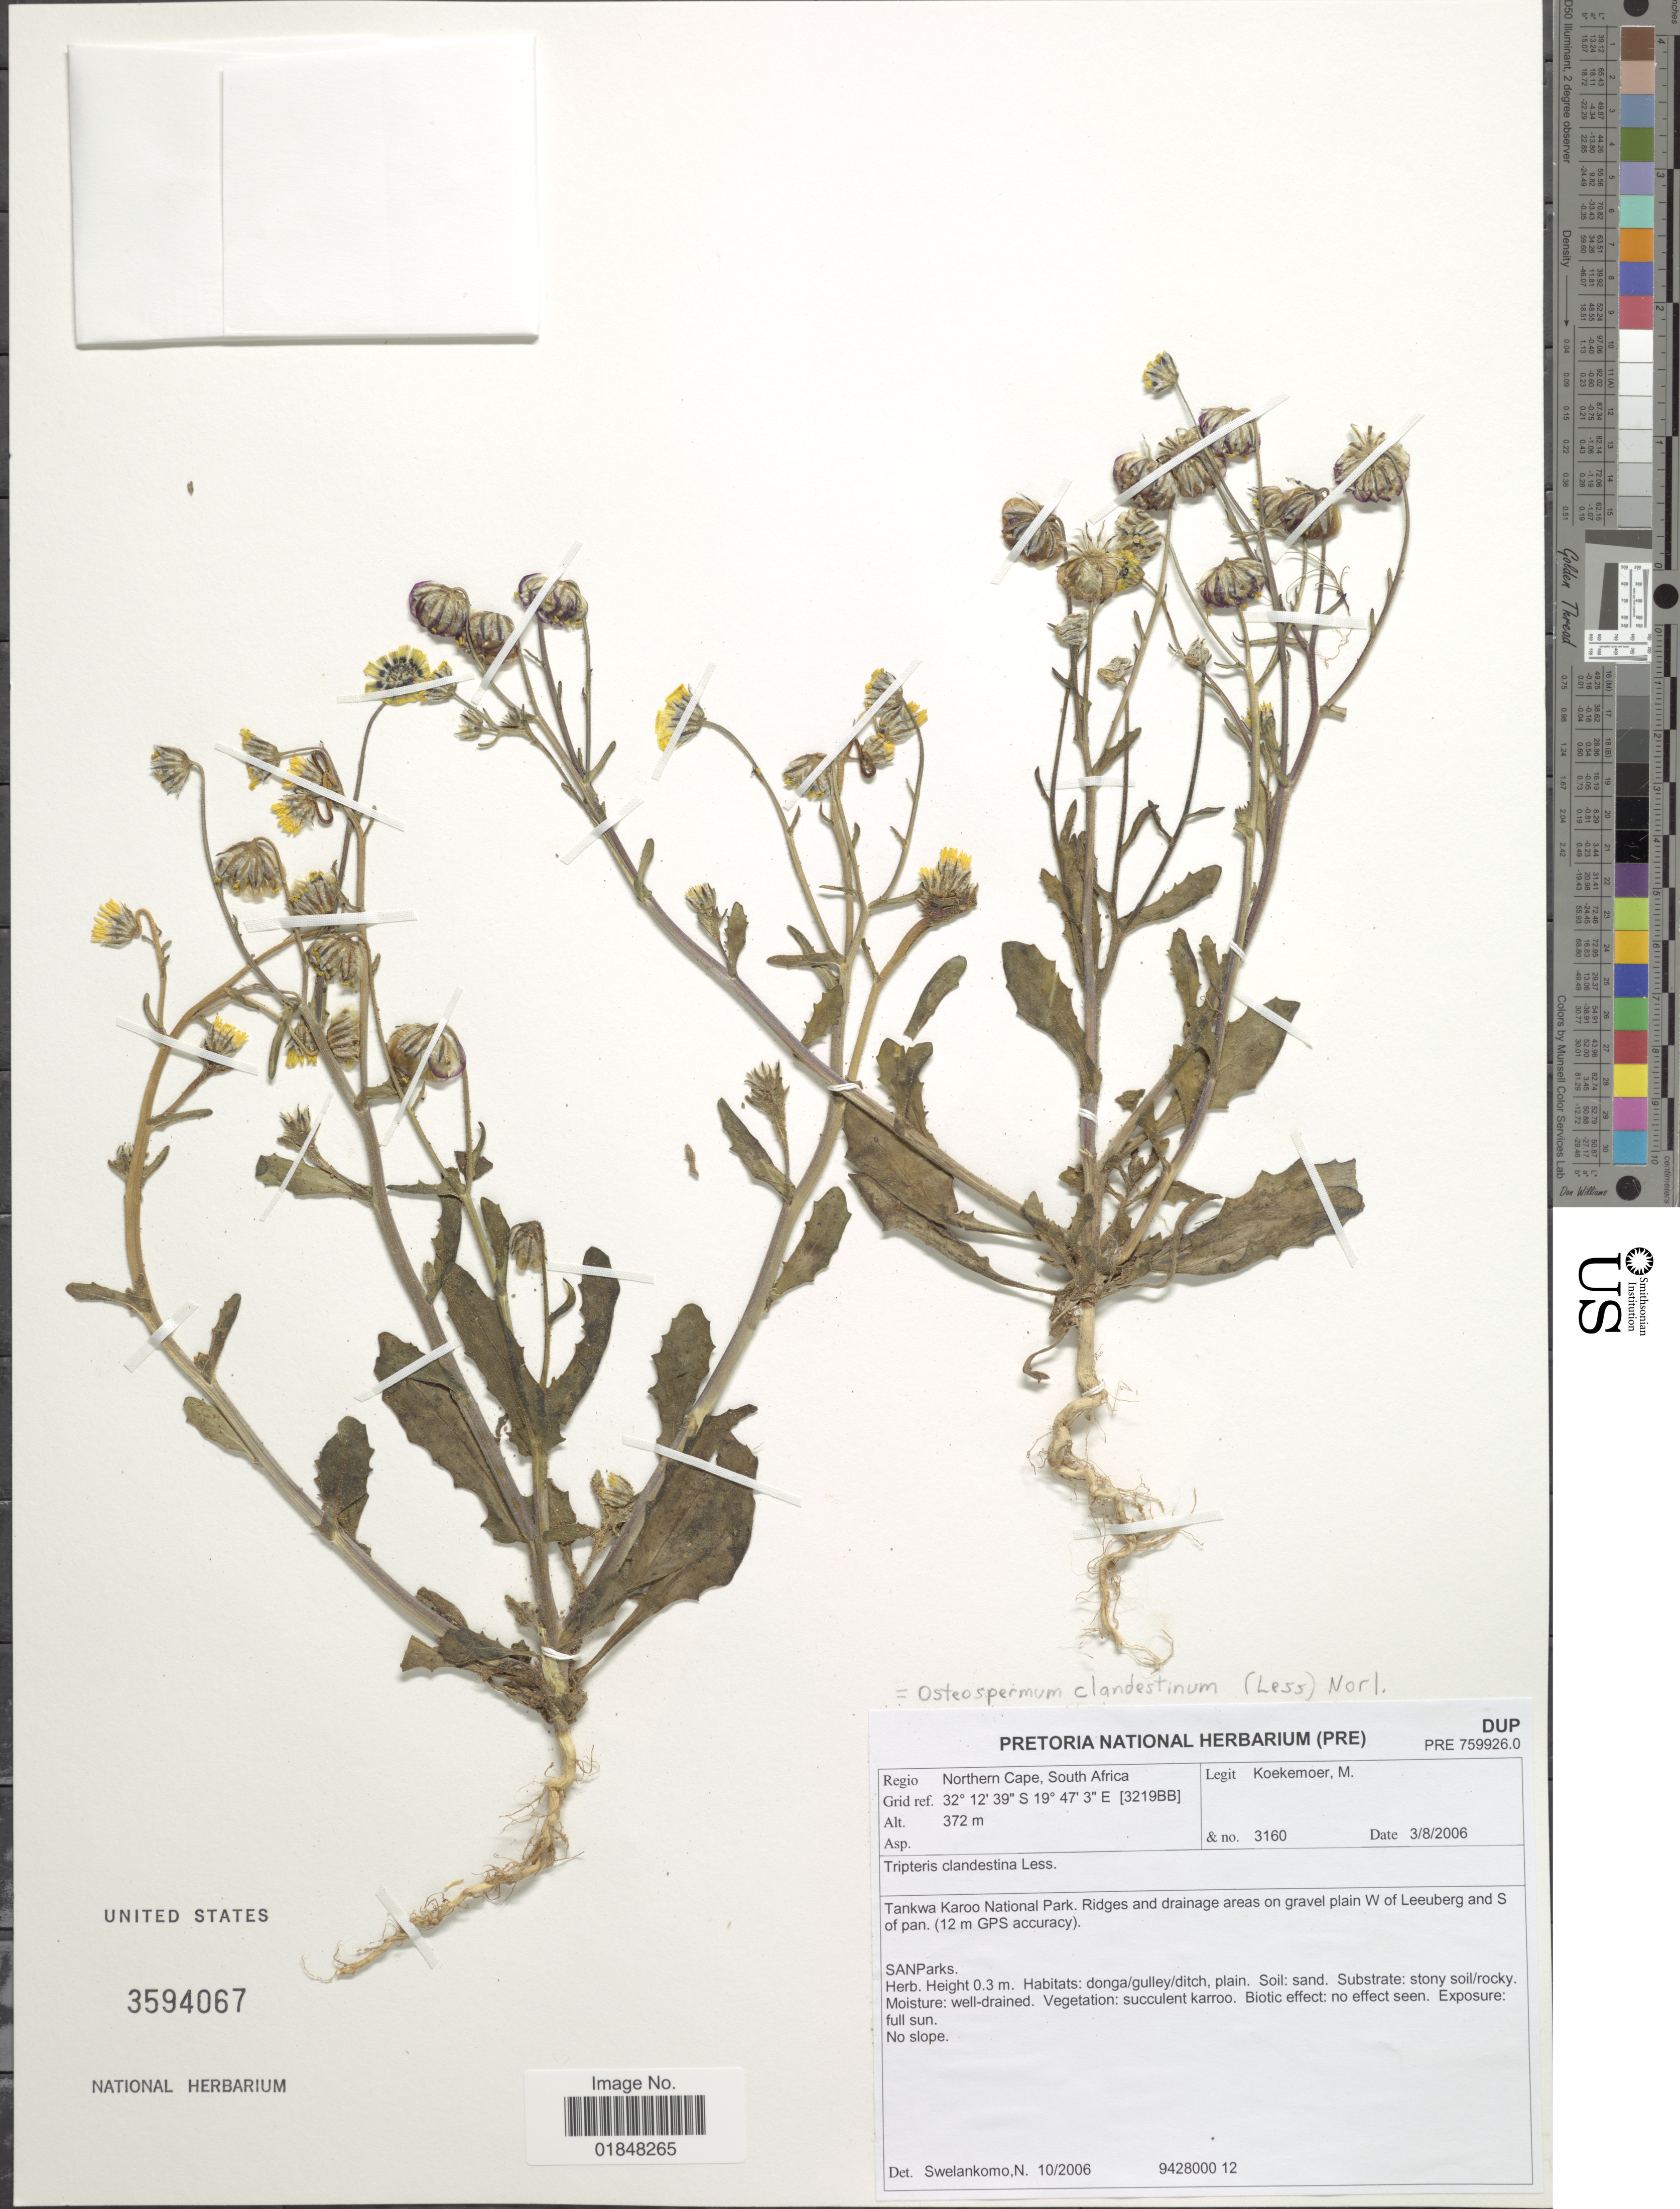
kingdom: Plantae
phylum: Tracheophyta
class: Magnoliopsida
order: Asterales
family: Asteraceae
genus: Osteospermum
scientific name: Osteospermum clandestinum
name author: (Less.) Norl.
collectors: M. Koekemoer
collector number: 3160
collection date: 2006-08-03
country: South Africa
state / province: Northern Cape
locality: Tankwa Karoo National Park. Ridges and drainage areas on gravel plain W of Leeuberg and S of pan (12 m GPS accuracy) 3219BB.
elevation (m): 372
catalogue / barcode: US 3594067